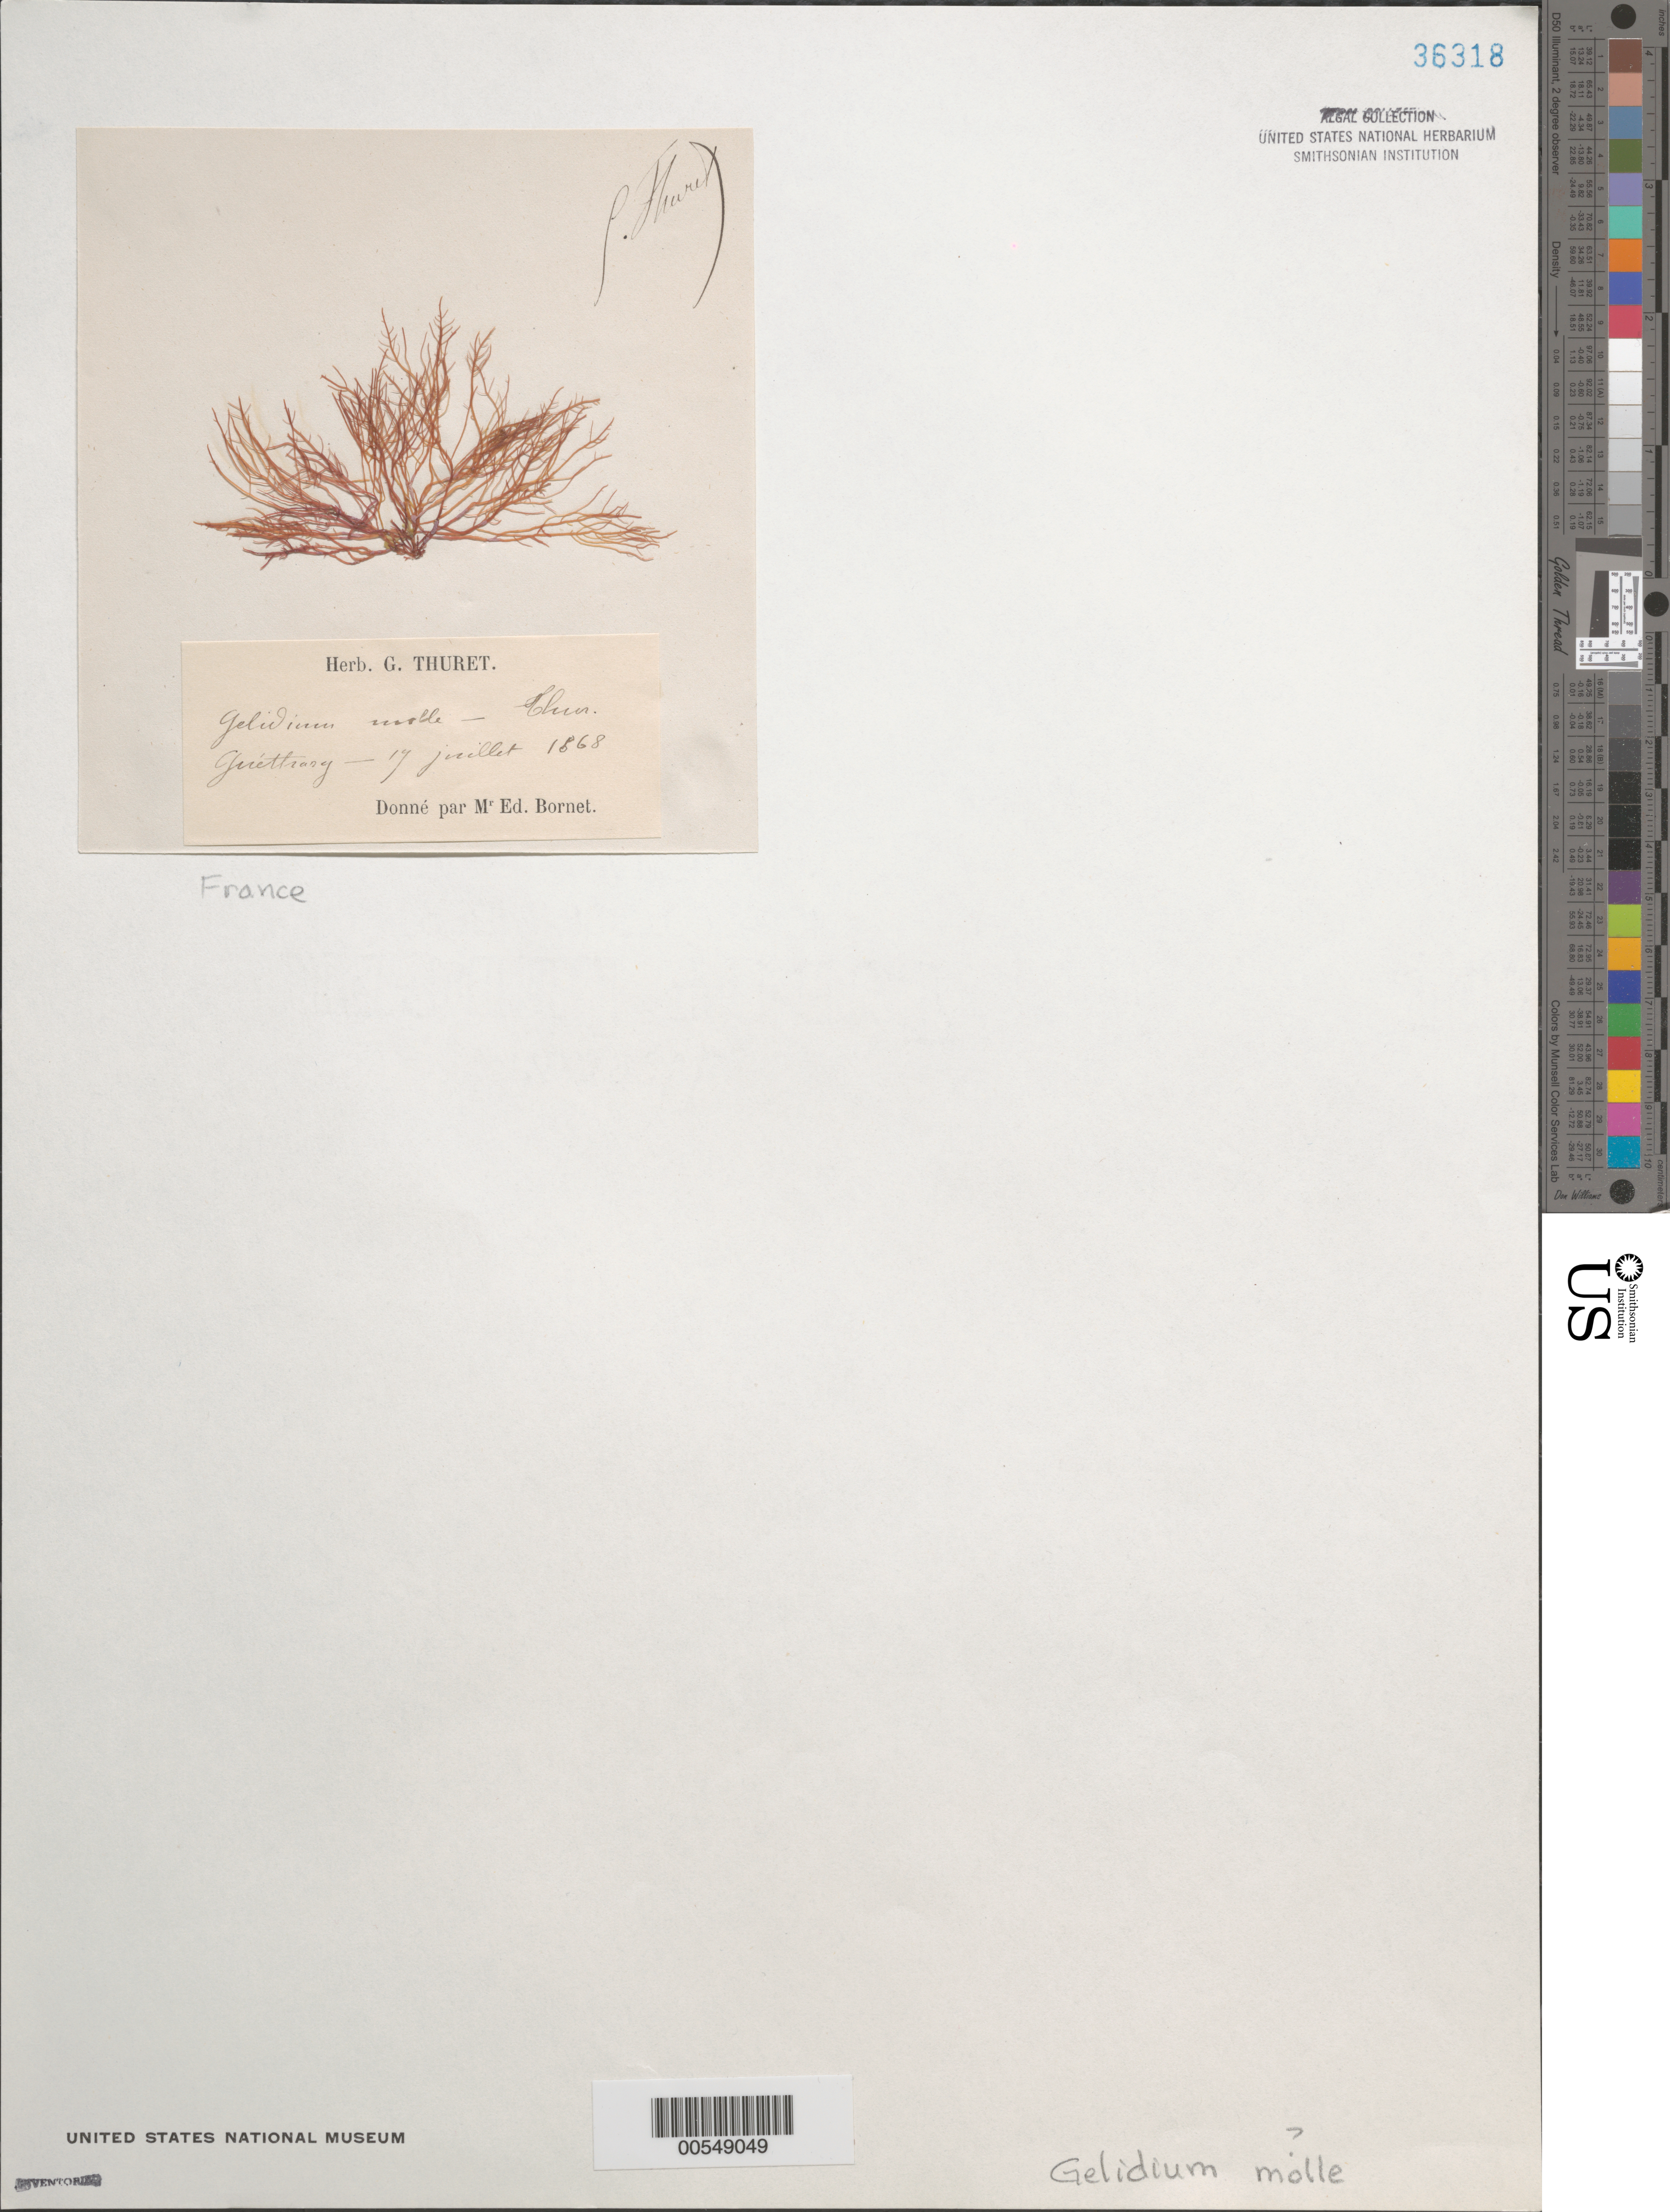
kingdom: Plantae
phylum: Rhodophyta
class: Florideophyceae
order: Gelidiales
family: Gelidiaceae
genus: Gelidium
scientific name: Gelidium molle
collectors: G. A. Thuret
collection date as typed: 17 Jul 1868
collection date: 1868-07-17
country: France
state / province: Nouvelle-Aquitaine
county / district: Pyrénées-Atlantiques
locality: Guethary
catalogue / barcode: US 36318